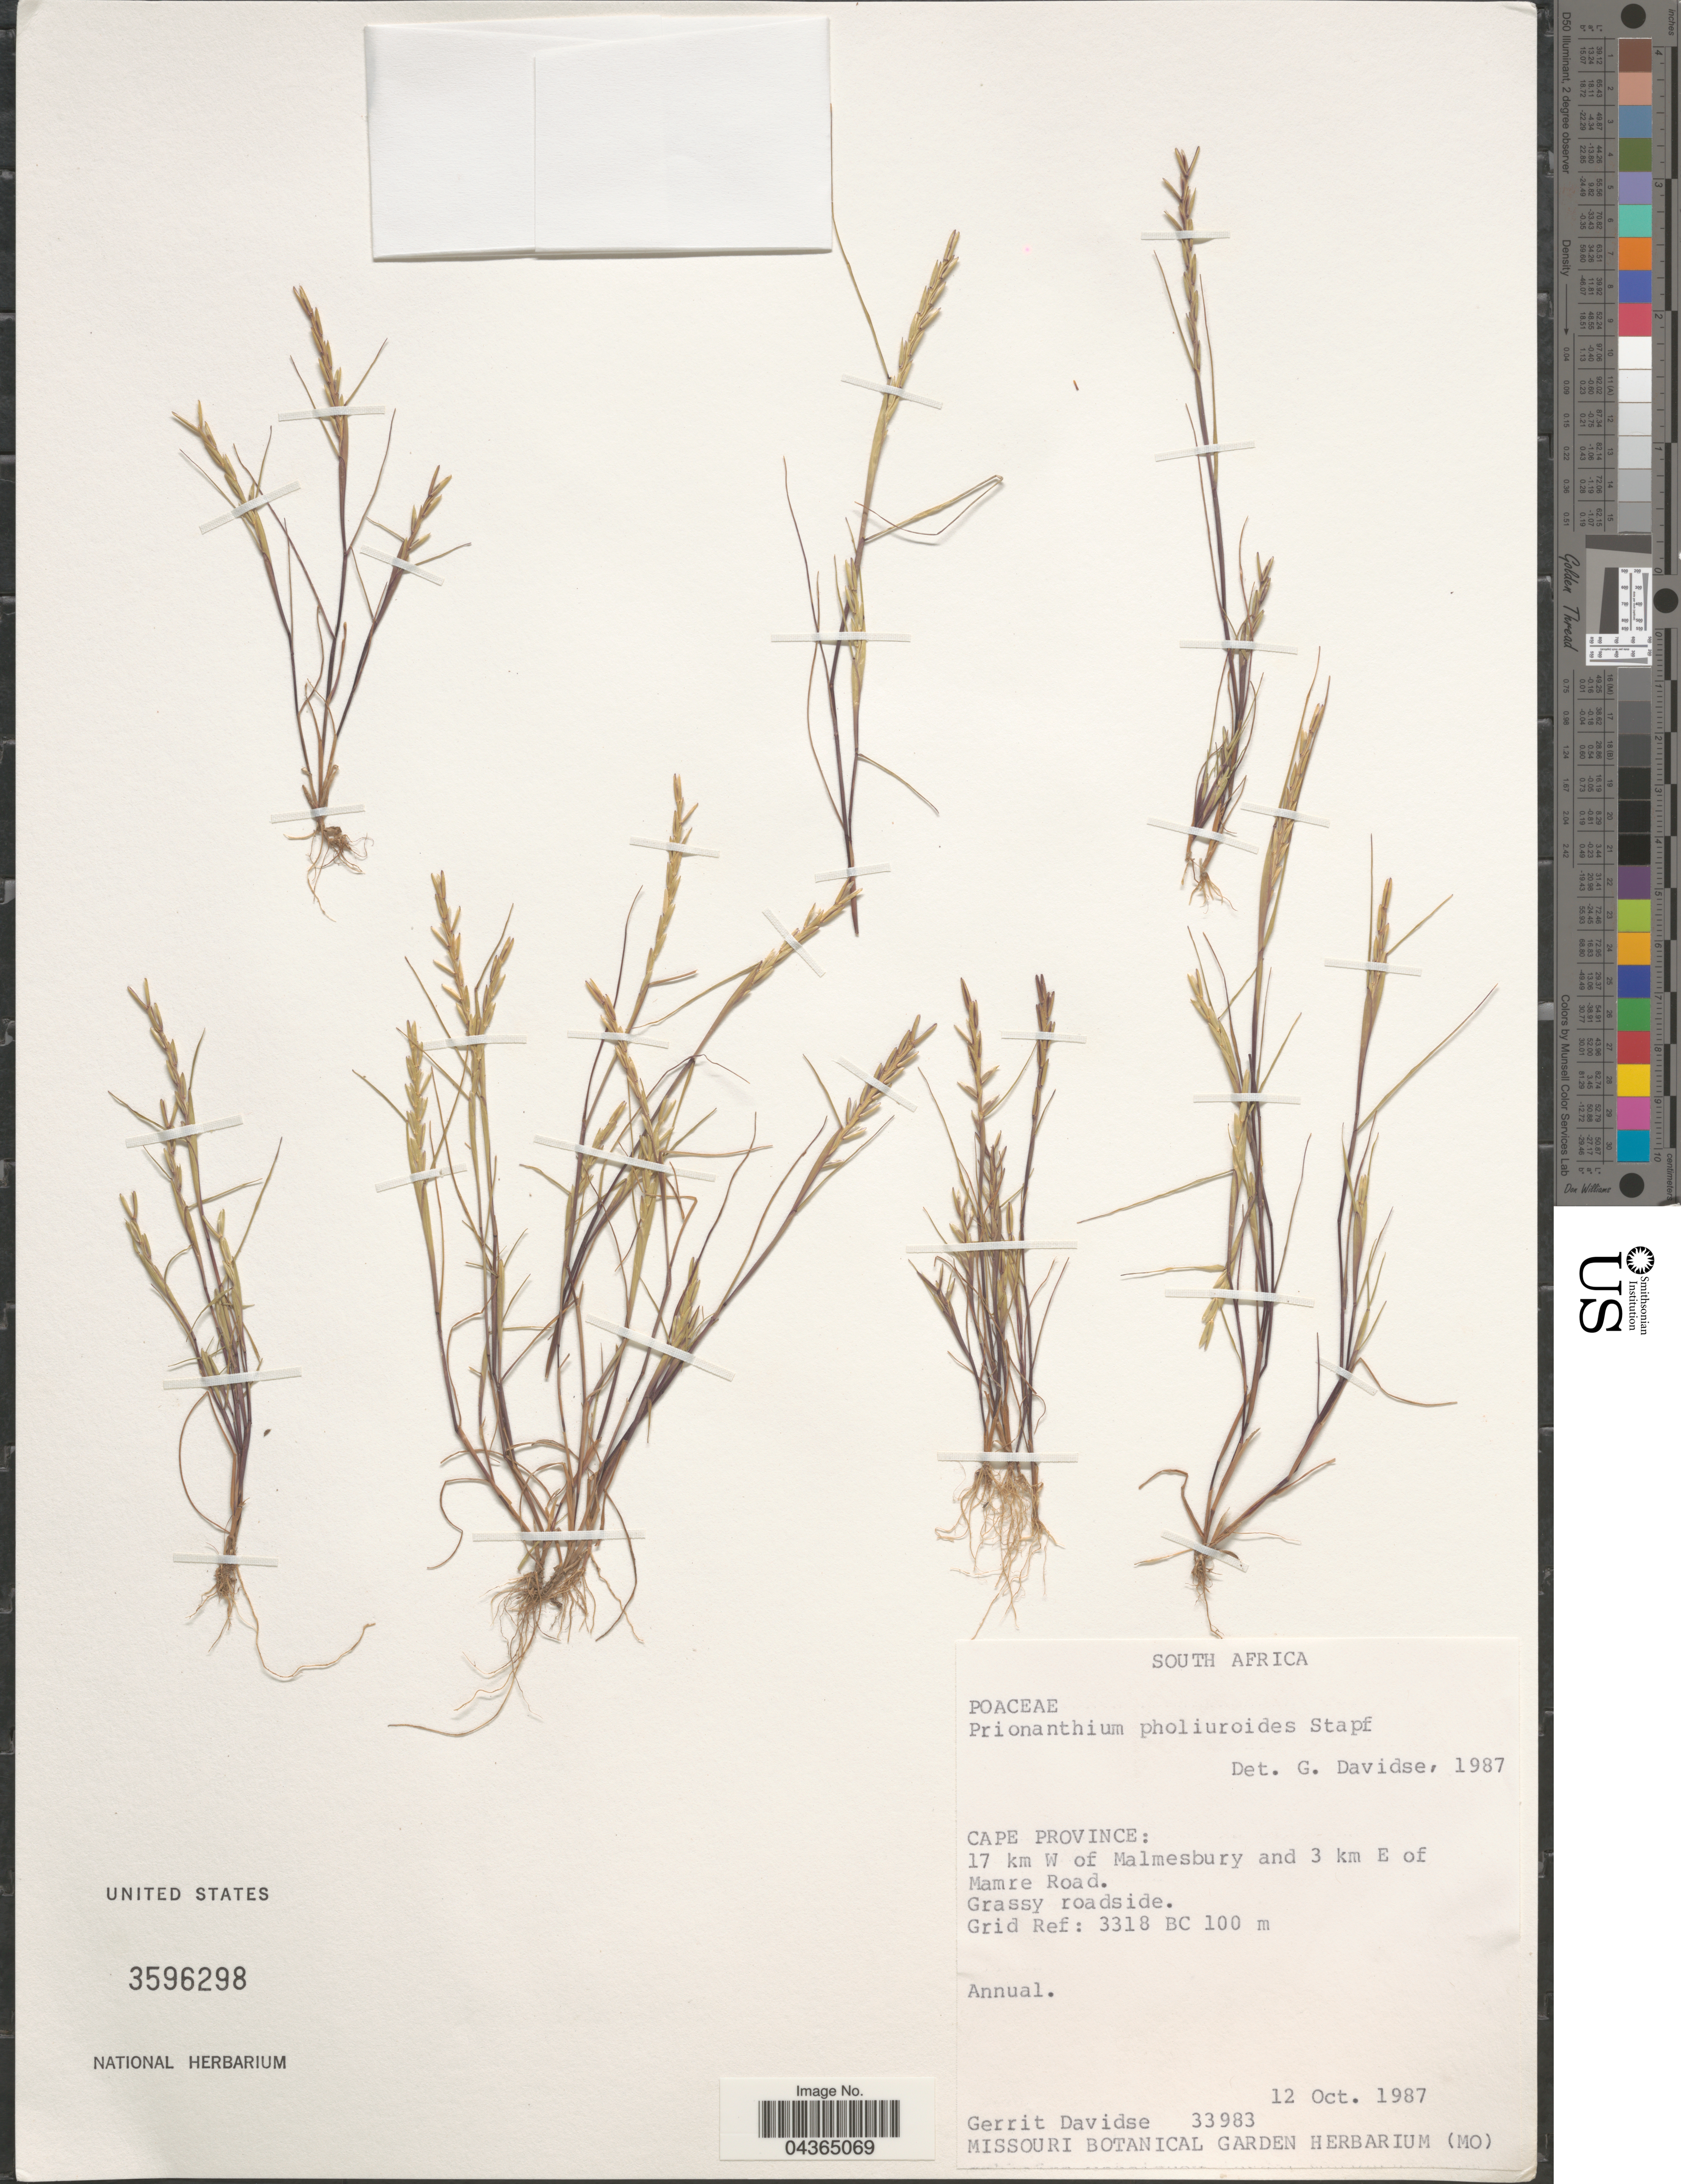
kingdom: Plantae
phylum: Tracheophyta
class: Liliopsida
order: Poales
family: Poaceae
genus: Pentameris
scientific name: Pentameris pholiuroides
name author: (Stapf) Galley & H.P. Linder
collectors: G. Davidse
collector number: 33983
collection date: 1987-10-12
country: South Africa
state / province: Western Cape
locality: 17 km W of Malmesbury and 3 km E of Mamre Road. Grassy roadside. Grid Ref: 3318 BC.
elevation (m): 100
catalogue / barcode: US 3596298